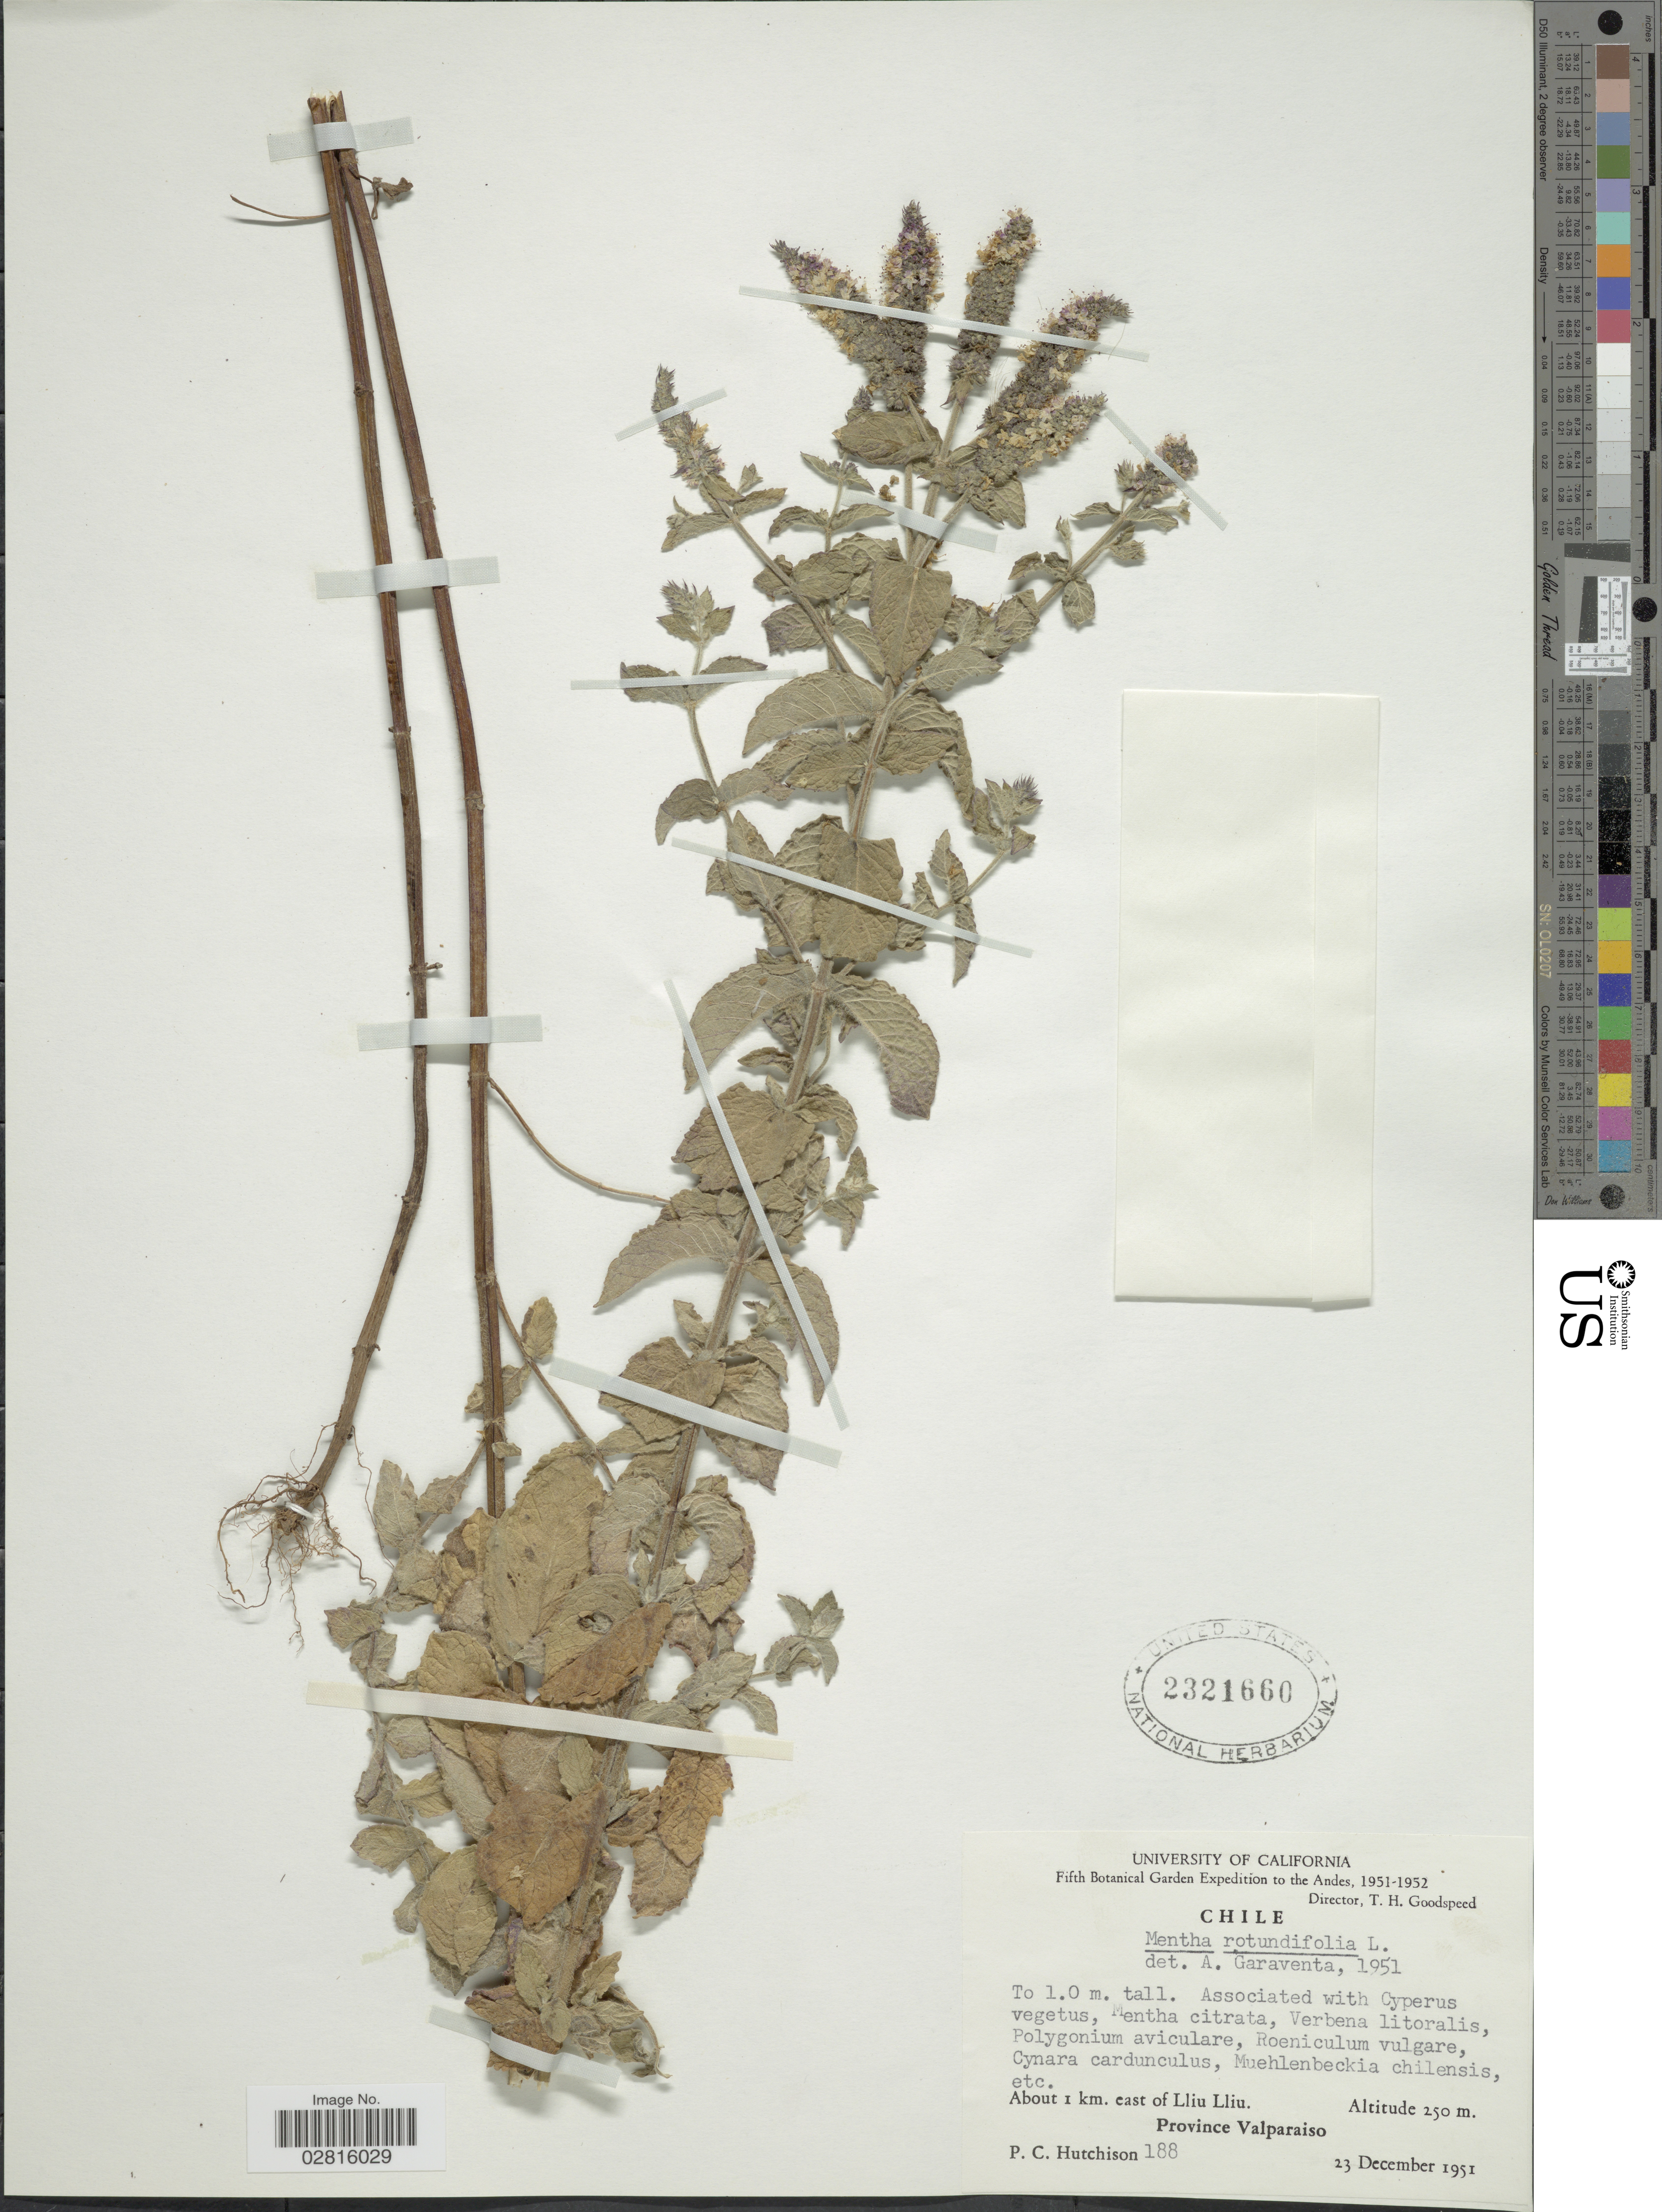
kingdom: Plantae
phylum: Tracheophyta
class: Magnoliopsida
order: Lamiales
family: Lamiaceae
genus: Mentha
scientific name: Mentha rotundifolia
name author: (L.) Huds.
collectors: P. C. Hutchison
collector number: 188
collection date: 1951-12-23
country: Chile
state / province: Valparaíso (V)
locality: Andes. About 1 km. east of Lliu Lliu. Province Valparaiso.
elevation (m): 250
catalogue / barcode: US 2321660